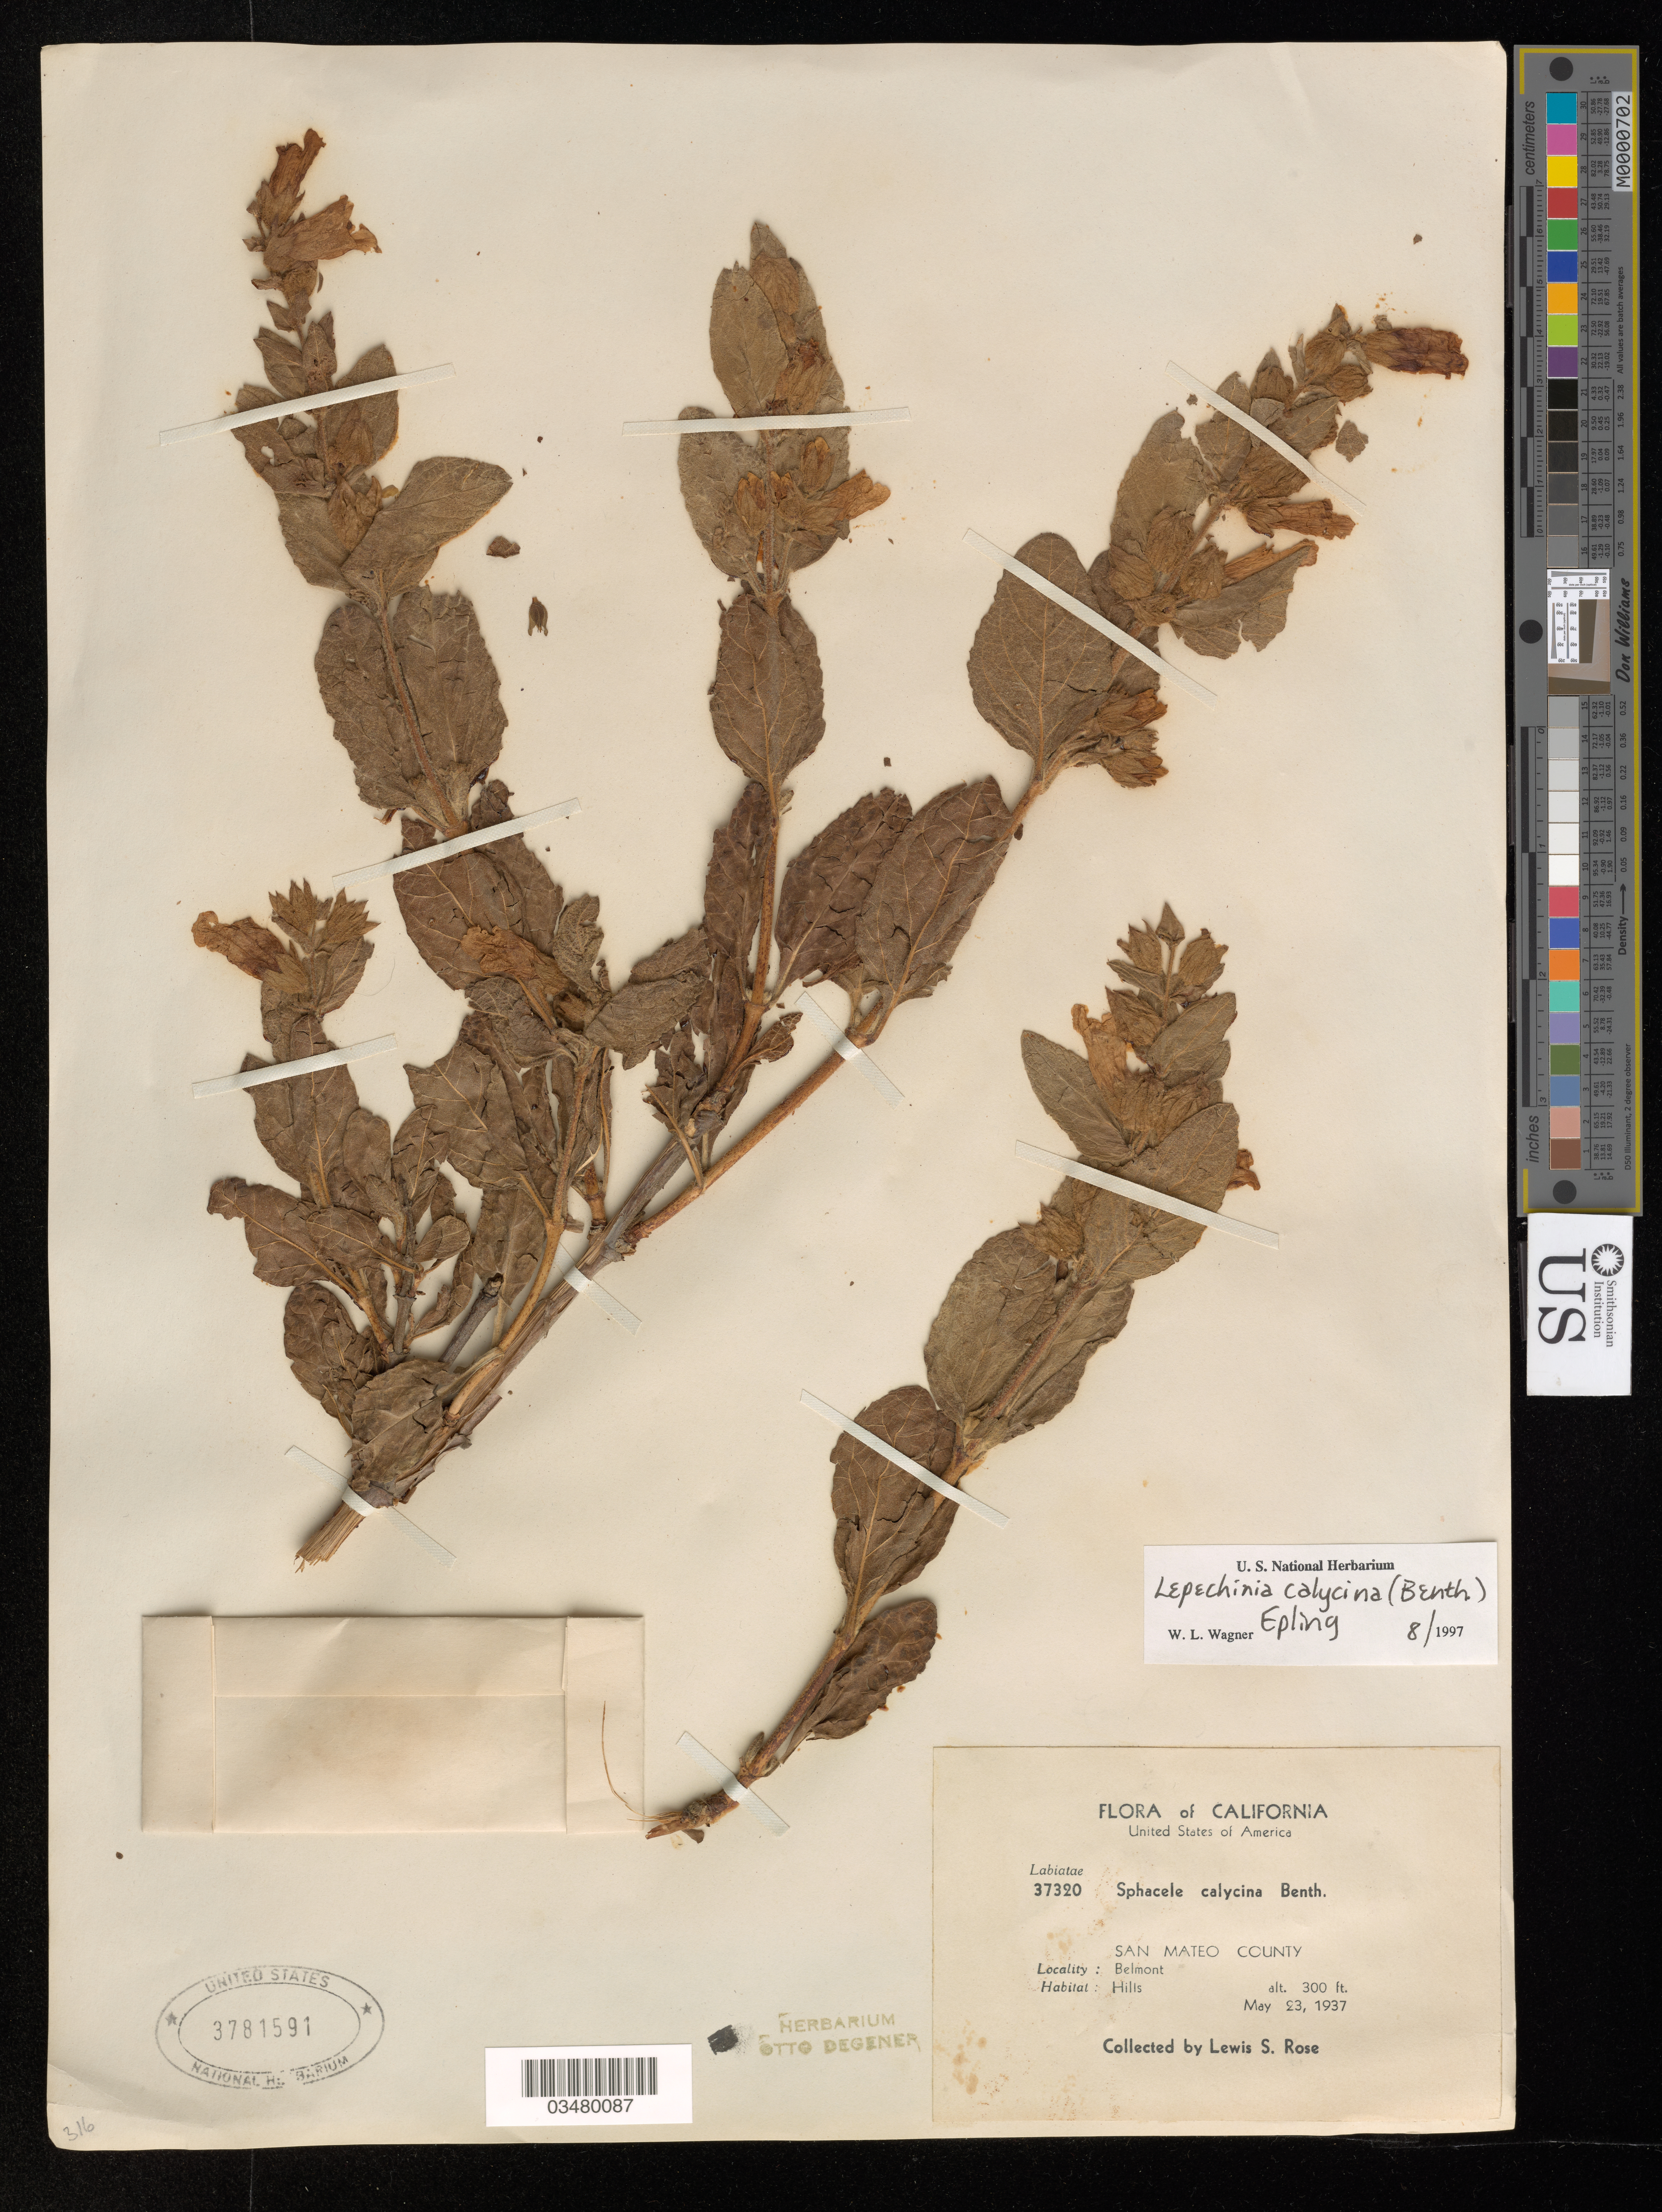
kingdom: Plantae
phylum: Tracheophyta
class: Magnoliopsida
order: Lamiales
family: Lamiaceae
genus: Lepechinia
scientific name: Lepechinia calycina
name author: (Benth.) Epling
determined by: Wagner, W. L., (BOT), Smithsonian Institution - National Museum of Natural History (UNITED STATES)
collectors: L. S. Rose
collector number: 37320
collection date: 1937-05-23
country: United States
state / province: California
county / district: San Mateo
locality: Belmont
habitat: Hills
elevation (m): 91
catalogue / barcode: US 3781591